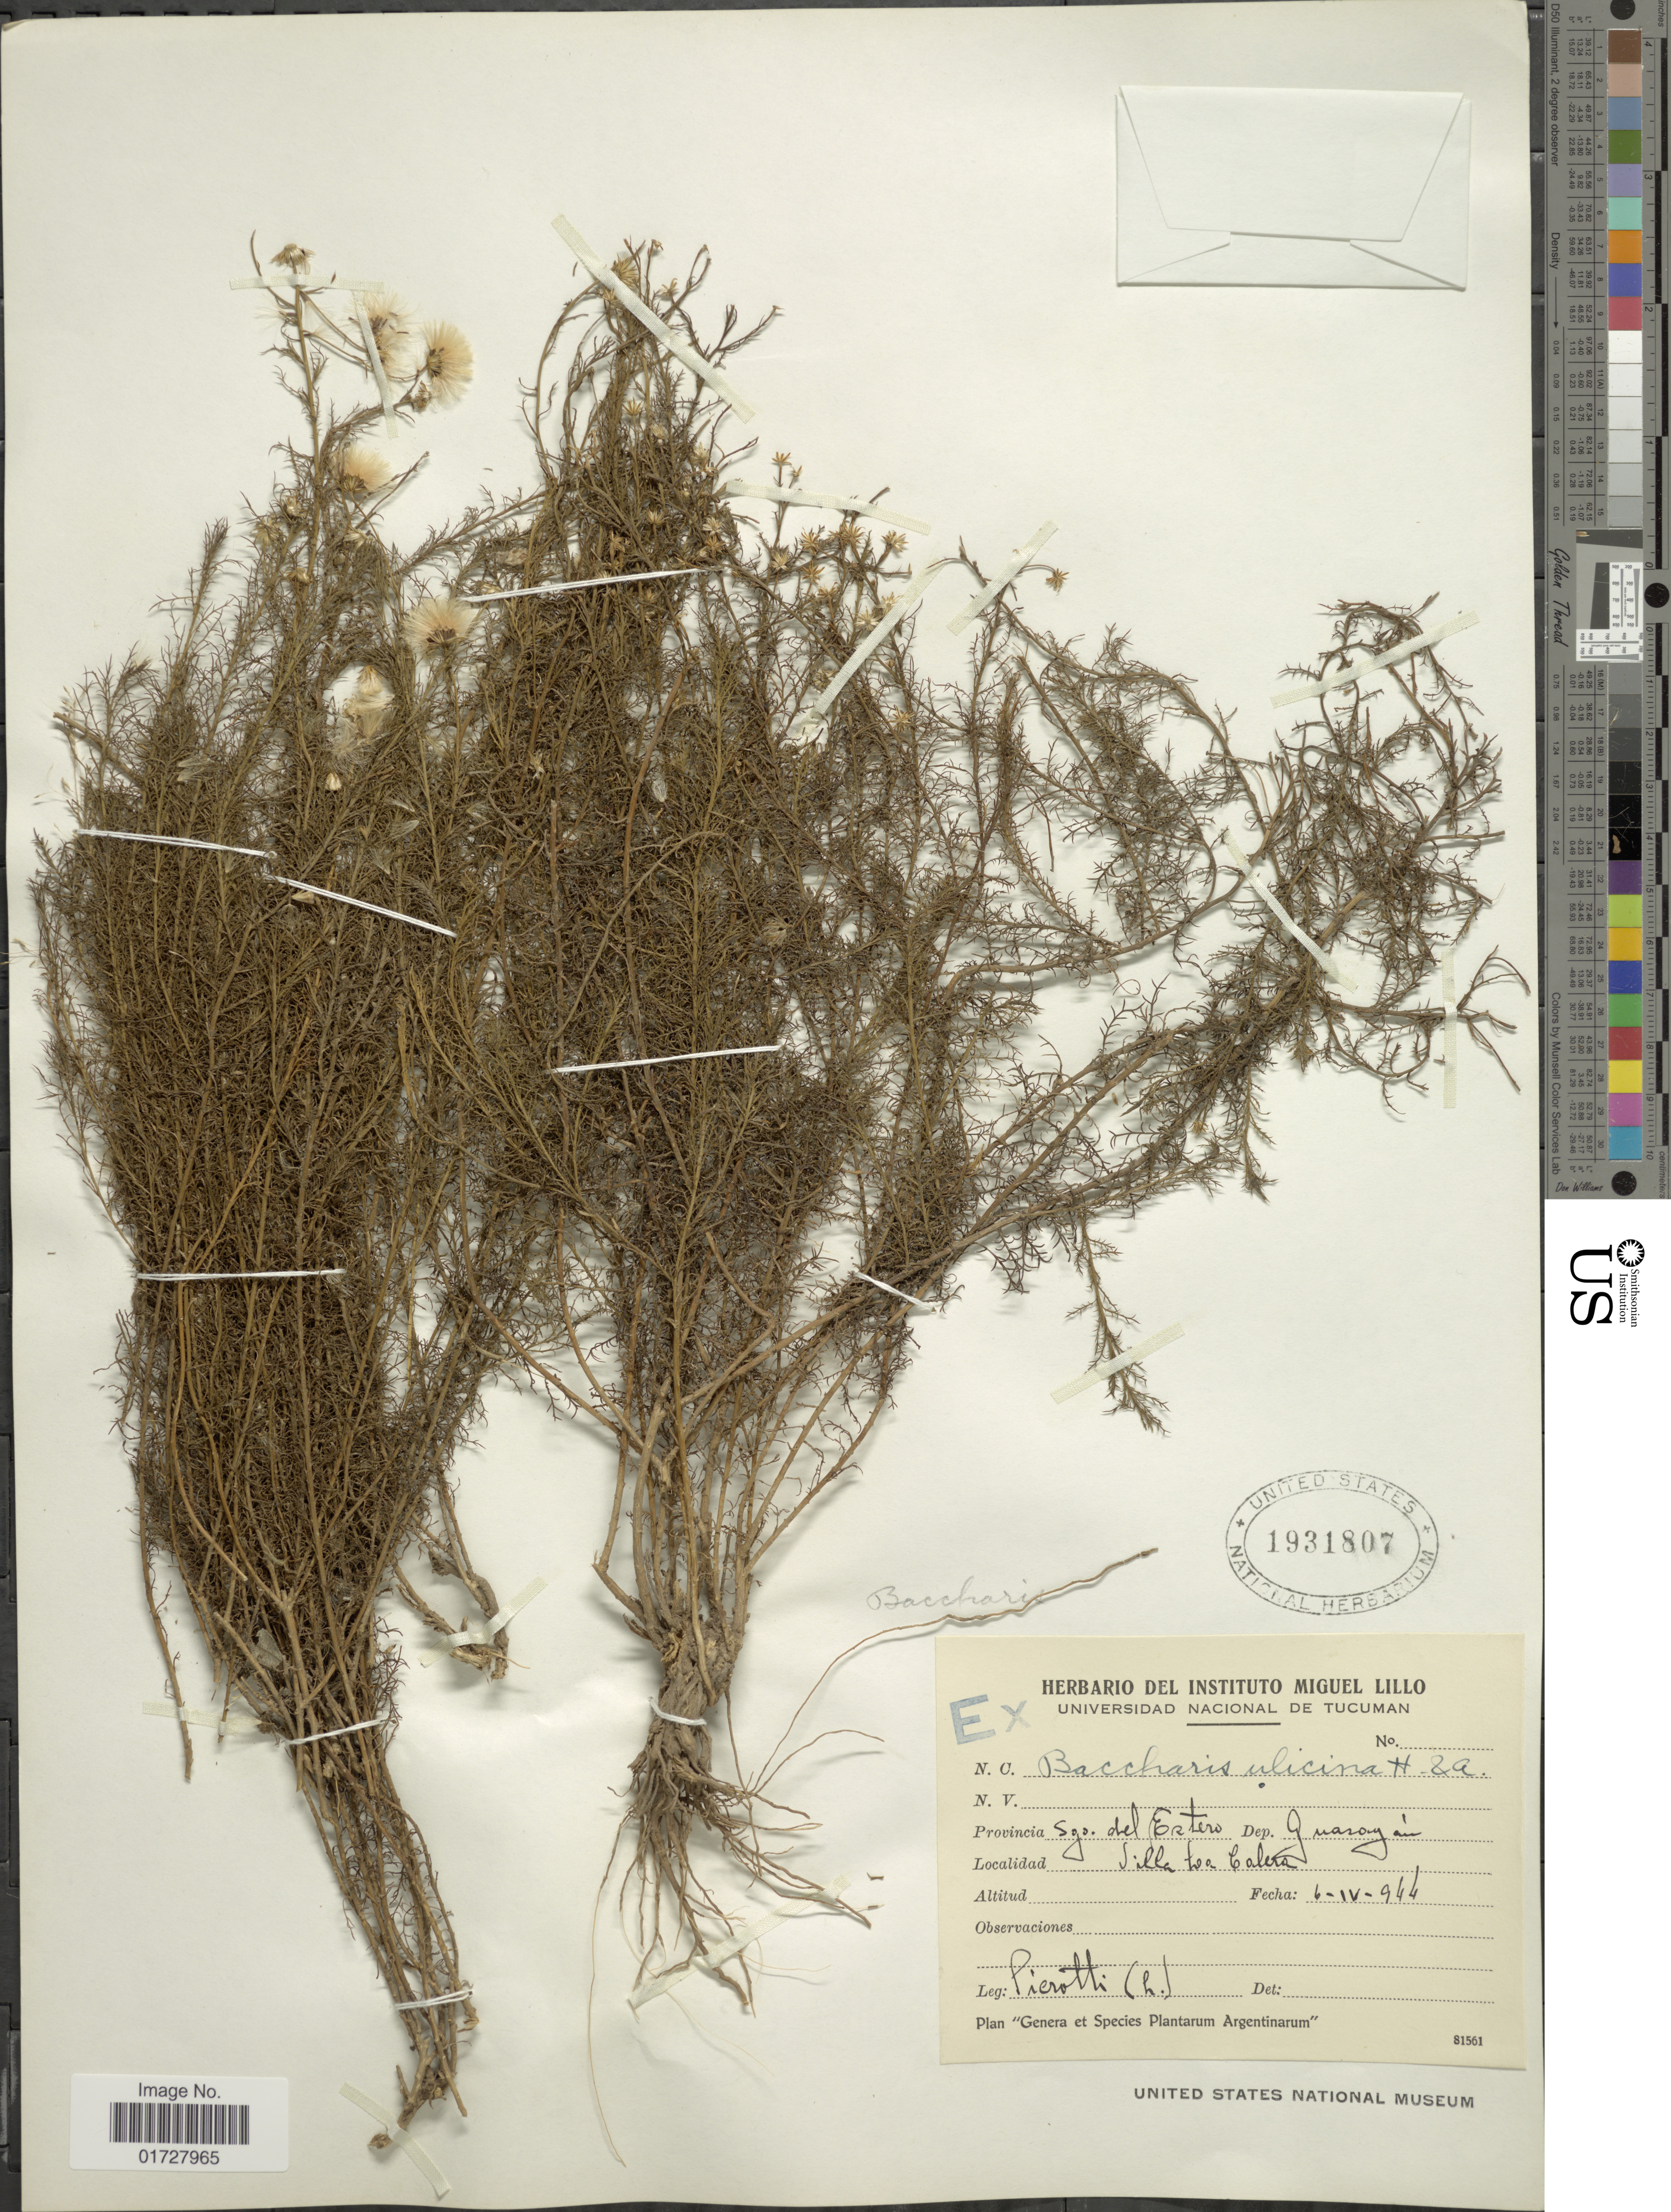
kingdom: Plantae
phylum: Tracheophyta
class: Magnoliopsida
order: Asterales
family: Asteraceae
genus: Baccharis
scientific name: Baccharis ulicina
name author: Hook. & Arn.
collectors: S. A. Pierotti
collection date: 1944-04-06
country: Argentina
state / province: Santiago del Estero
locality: Sgo. del Estero, Dep. Guasoyan, Silla toa Calera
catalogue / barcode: US 1931807